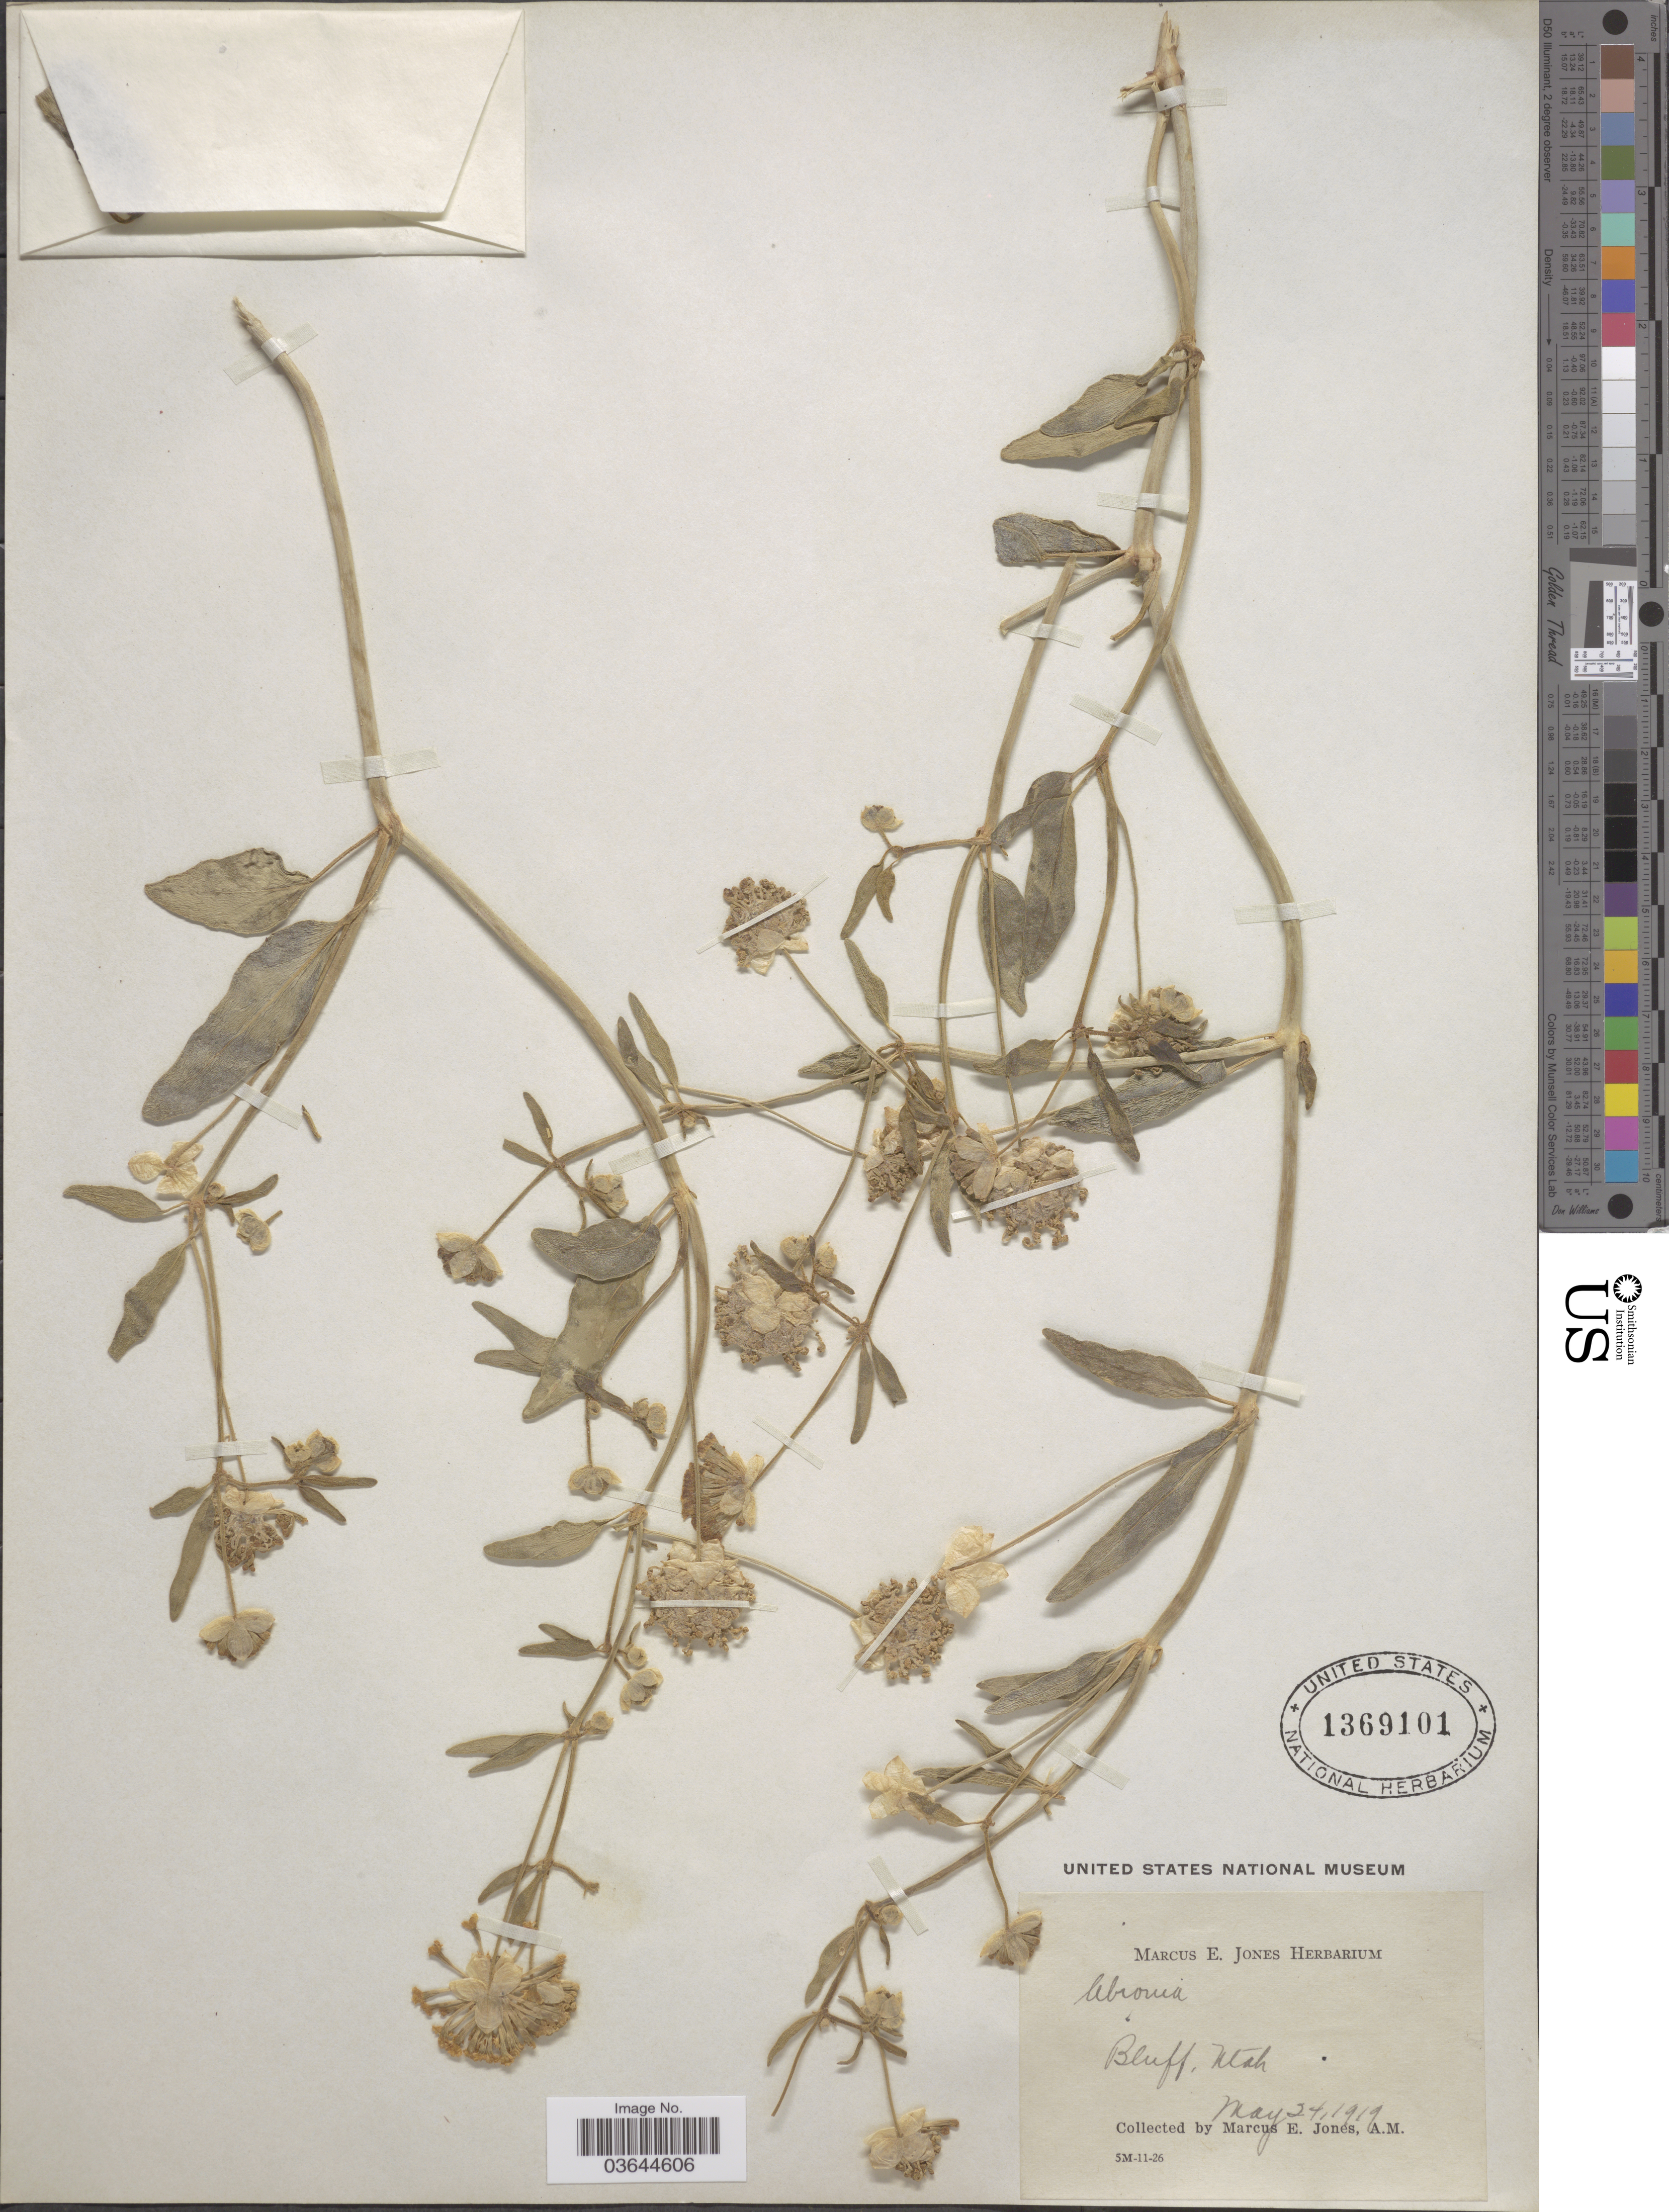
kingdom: Plantae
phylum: Tracheophyta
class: Magnoliopsida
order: Caryophyllales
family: Nyctaginaceae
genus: Abronia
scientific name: Abronia elliptica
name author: A. Nelson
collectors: M. E. Jones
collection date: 1919-05-24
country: United States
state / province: Utah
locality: Bluff.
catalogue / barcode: US 1369101